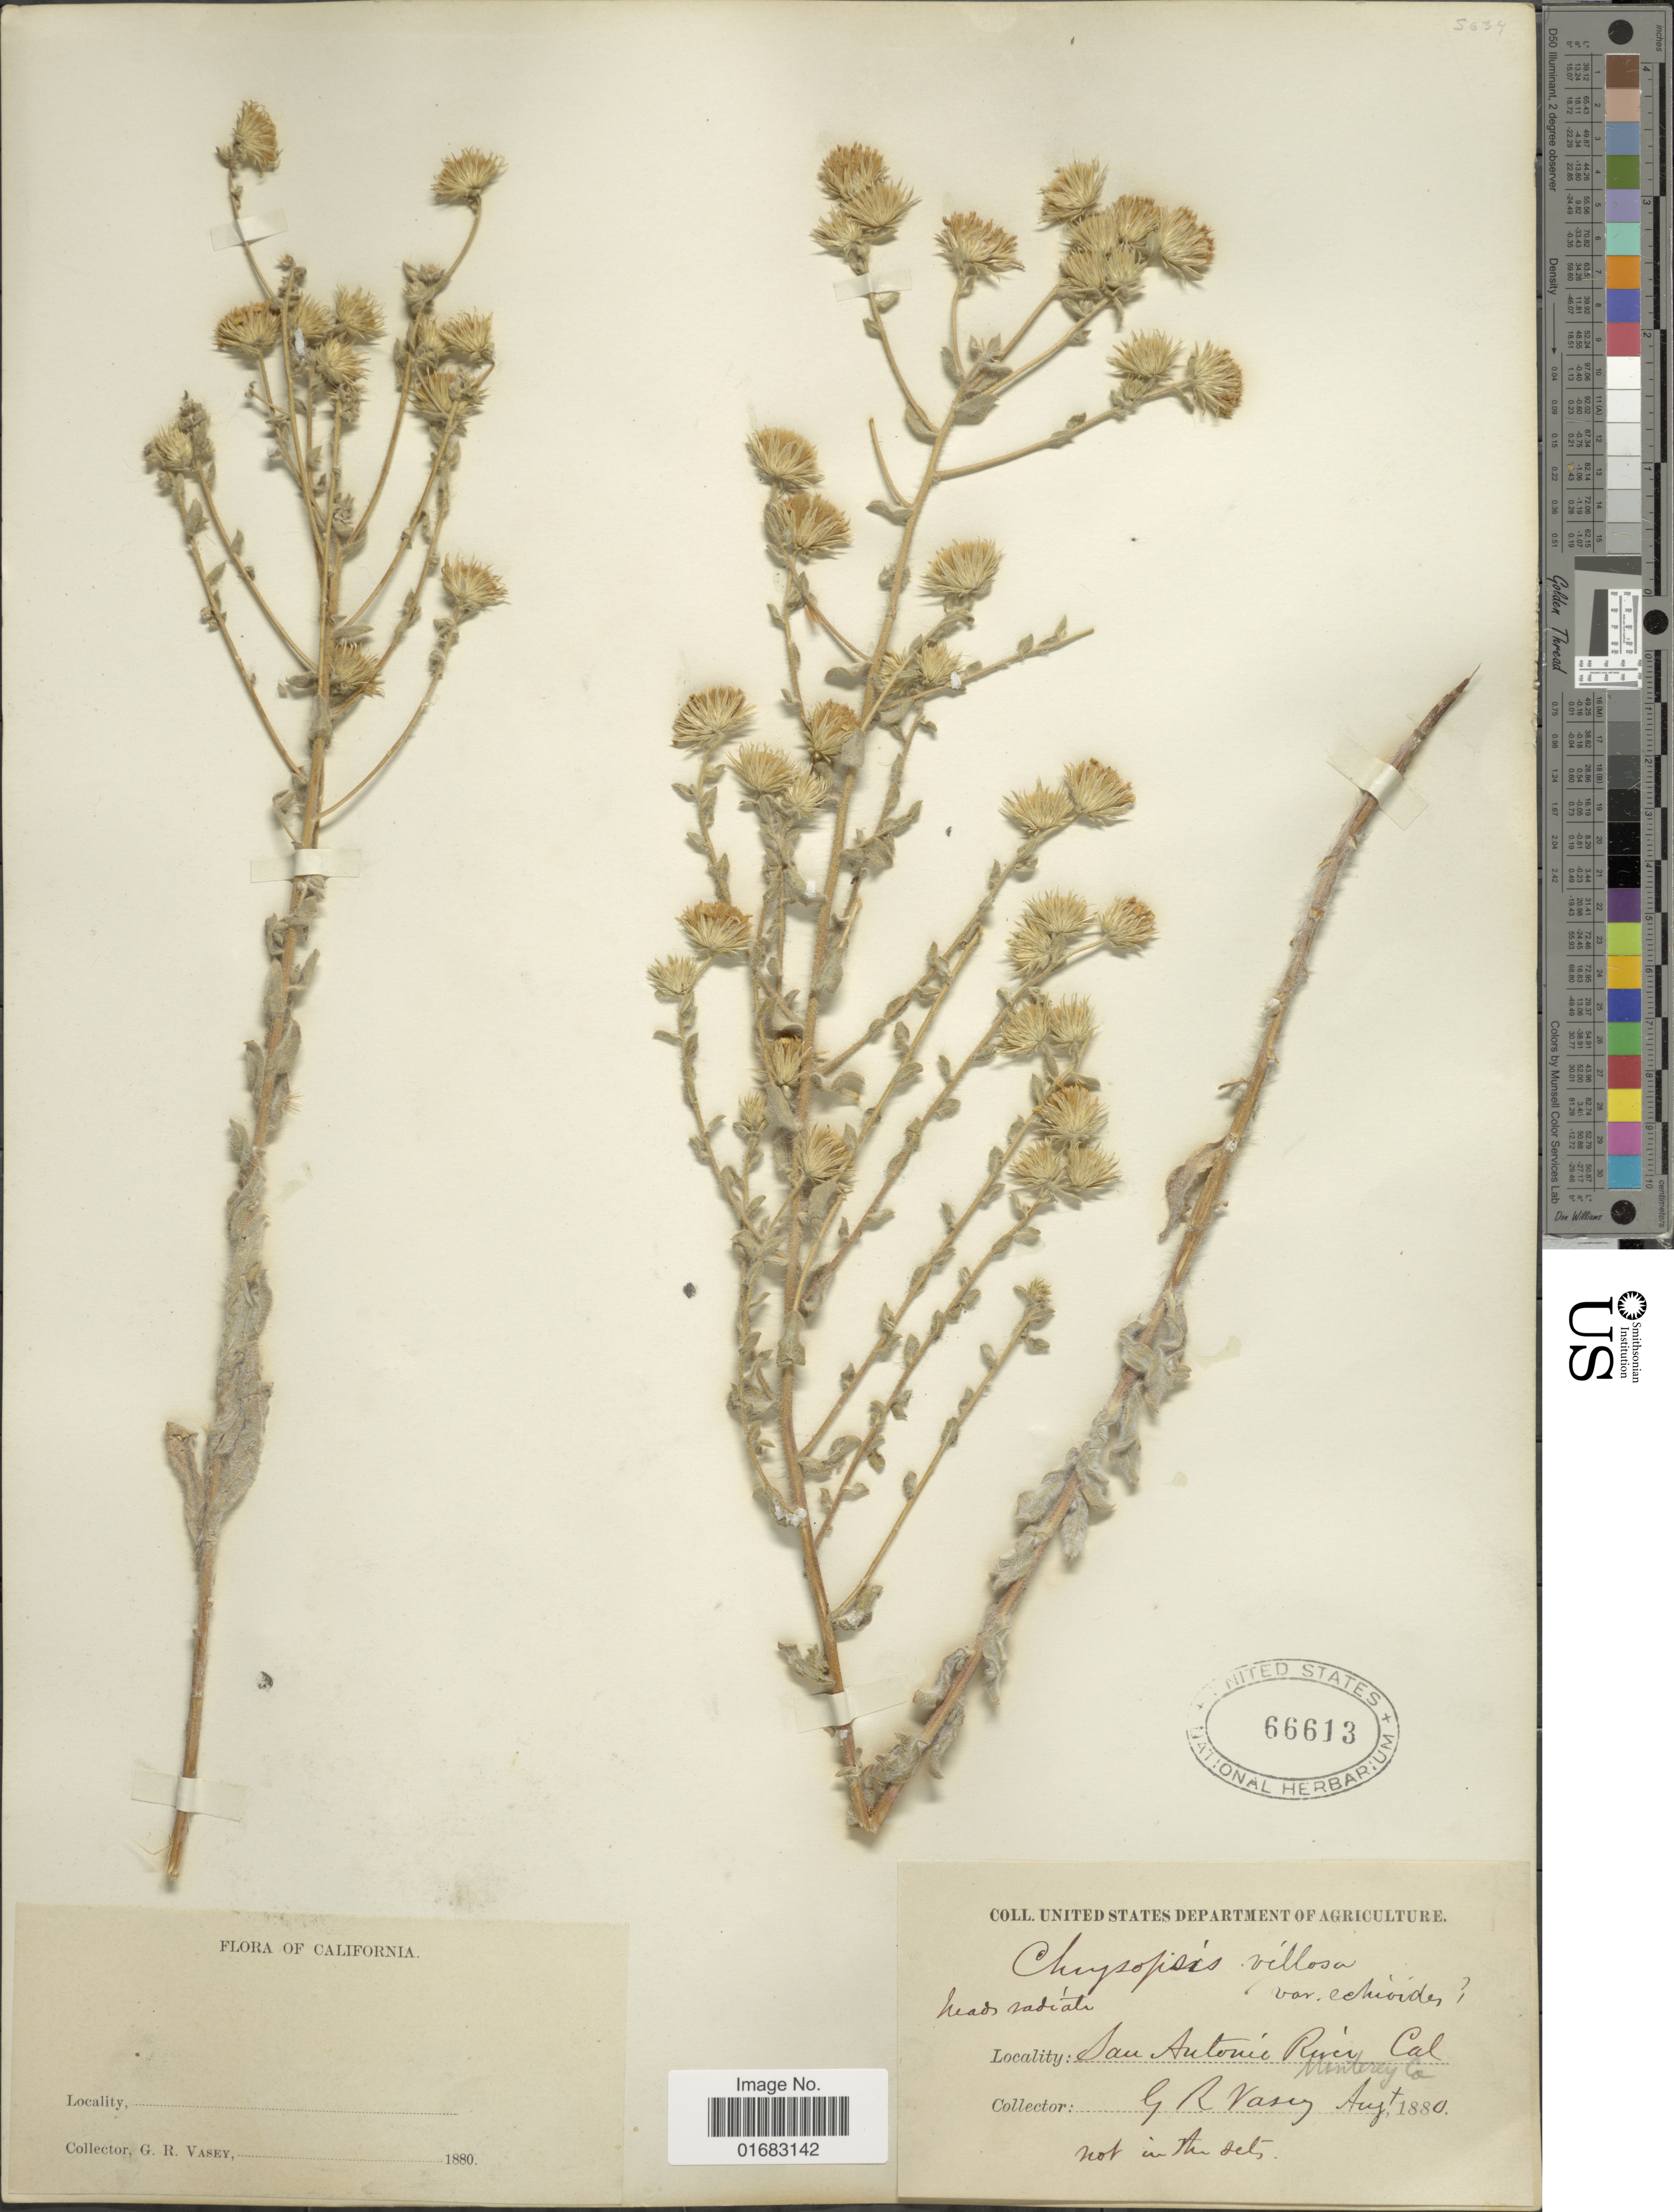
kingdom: Plantae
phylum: Tracheophyta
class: Magnoliopsida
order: Asterales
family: Asteraceae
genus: Heterotheca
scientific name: Heterotheca villosa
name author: (Pursh) Shinners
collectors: G. R. Vasey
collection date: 1880-08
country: United States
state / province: California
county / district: Monterey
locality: San Antonio River, Monterey Co. Cal.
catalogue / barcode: US 66613